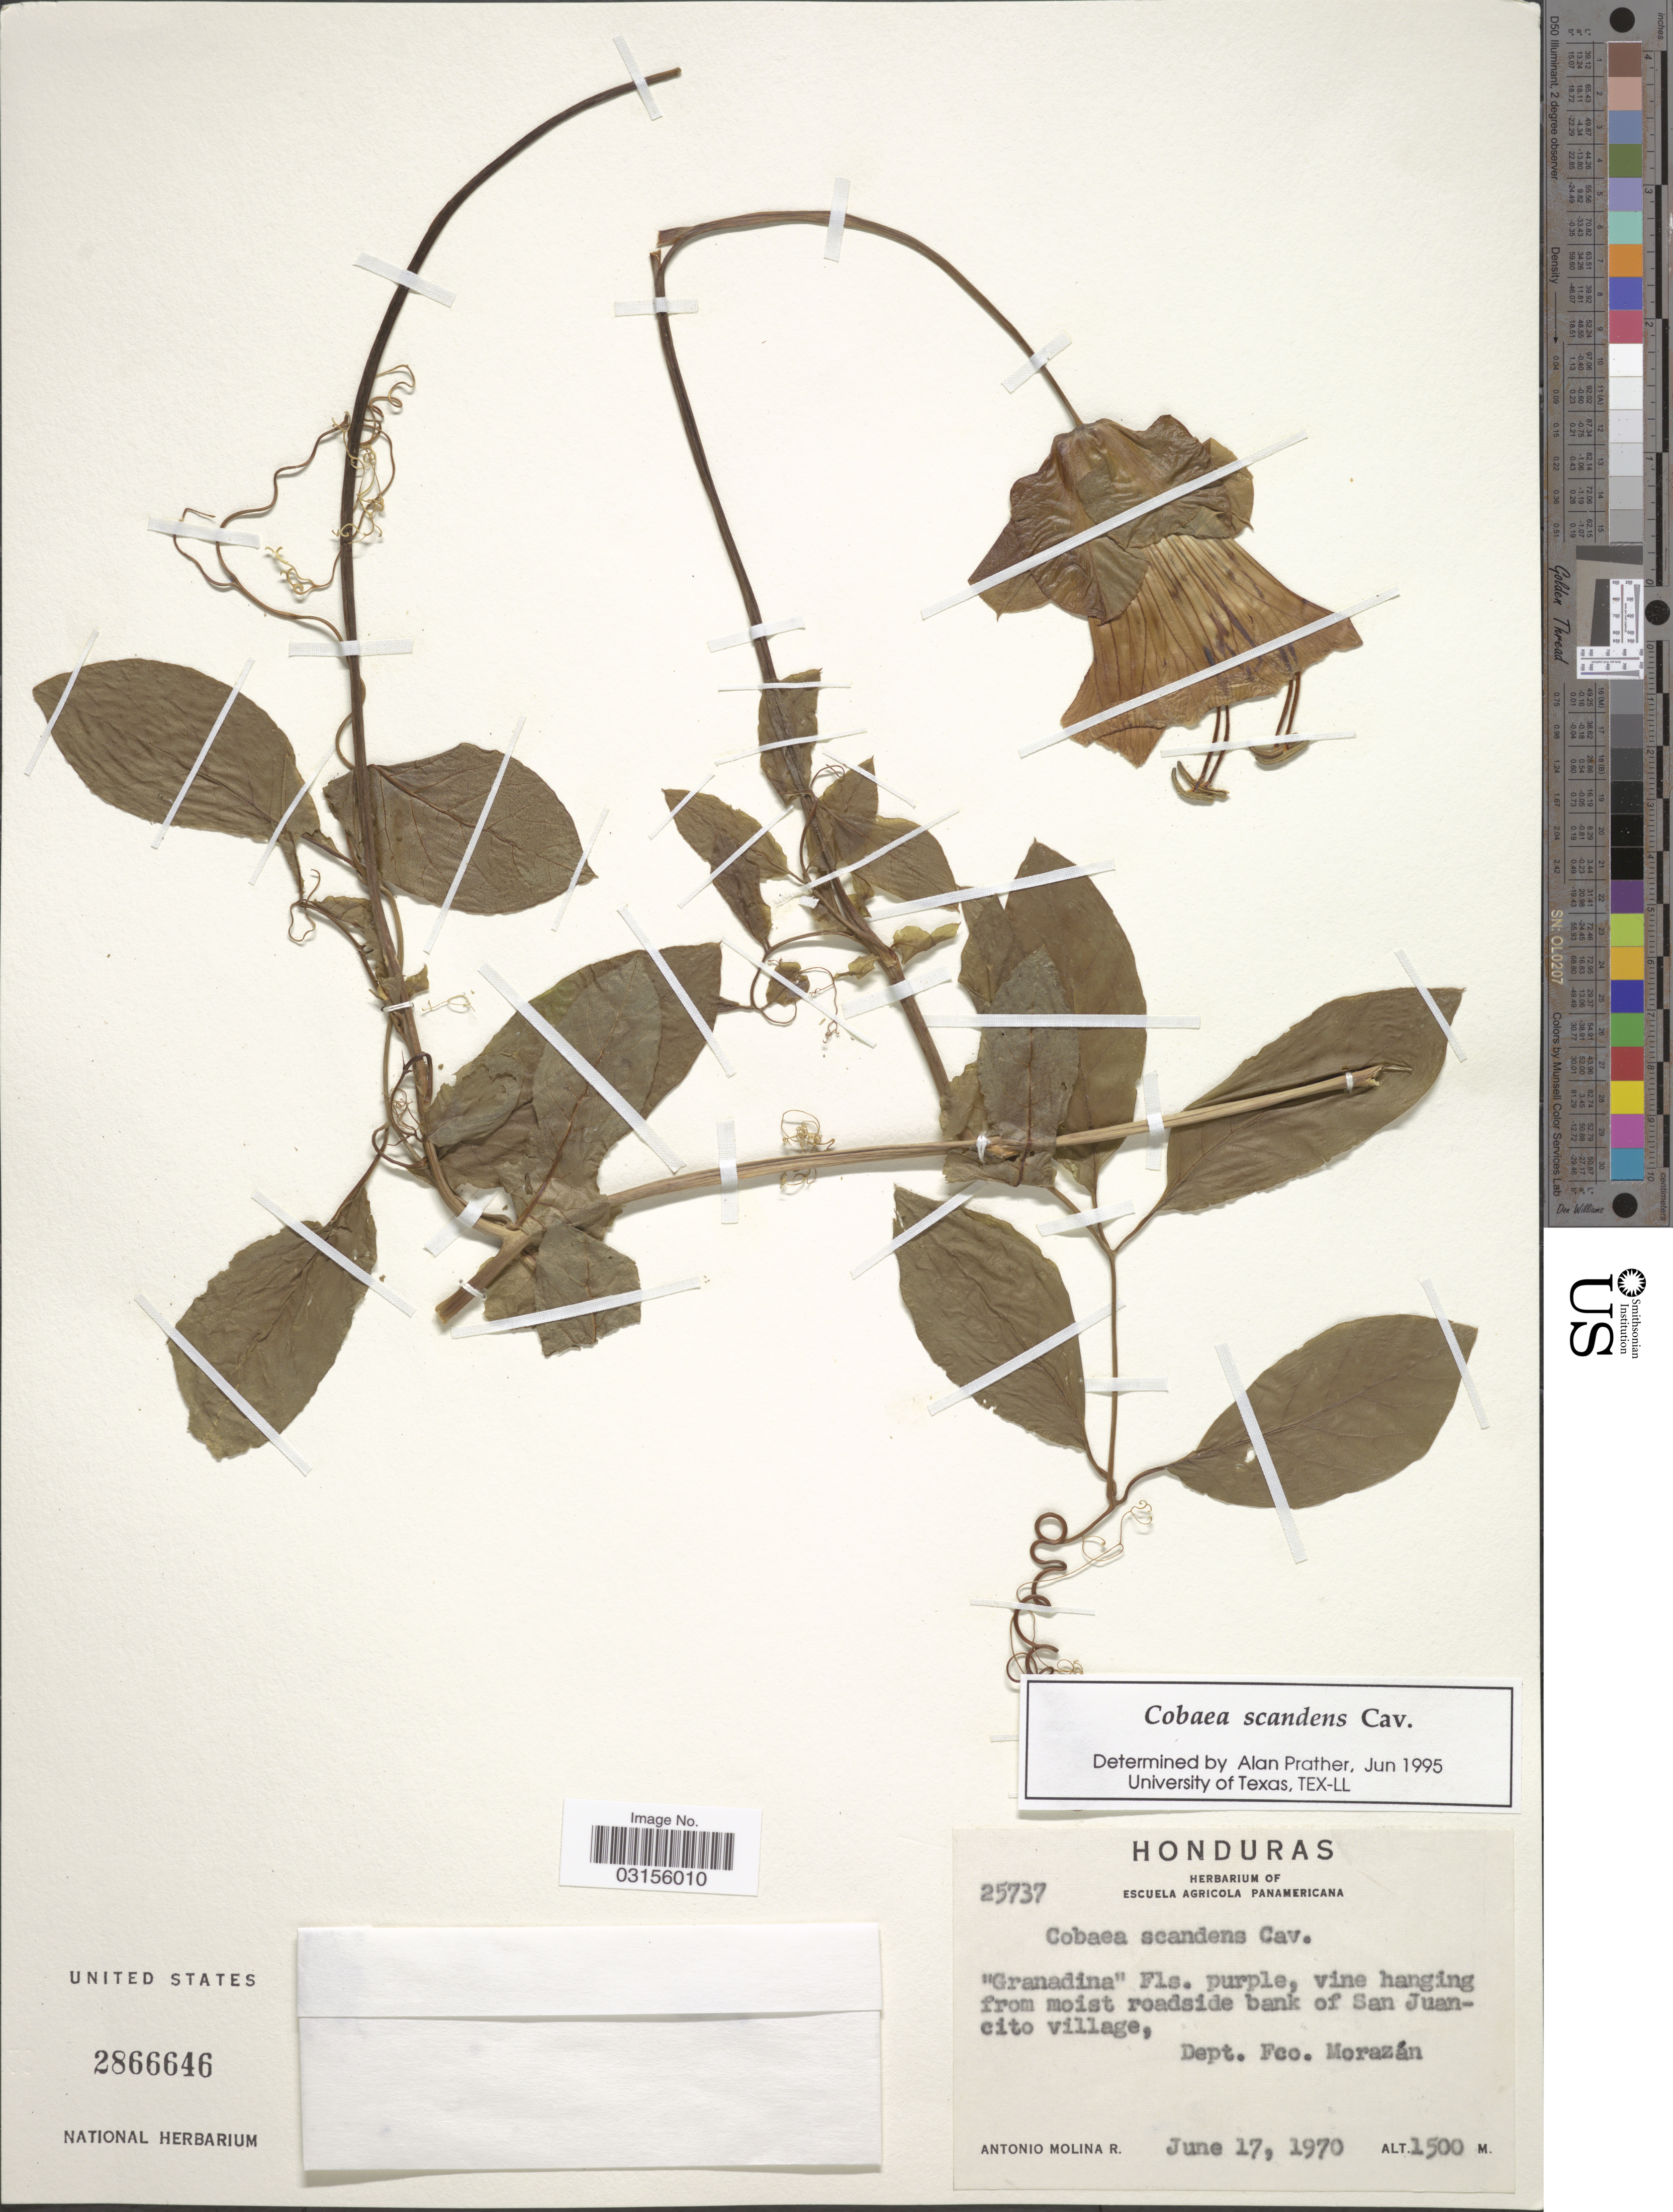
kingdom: Plantae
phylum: Tracheophyta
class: Magnoliopsida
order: Ericales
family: Polemoniaceae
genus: Cobaea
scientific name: Cobaea scandens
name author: Cav.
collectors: A. Molina R.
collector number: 25737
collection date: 1970-06-17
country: Honduras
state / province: Fco. Morazán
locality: Roadside bank of San Juancito village, Dept. Fco. Morazán.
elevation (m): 1500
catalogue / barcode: US 2866646